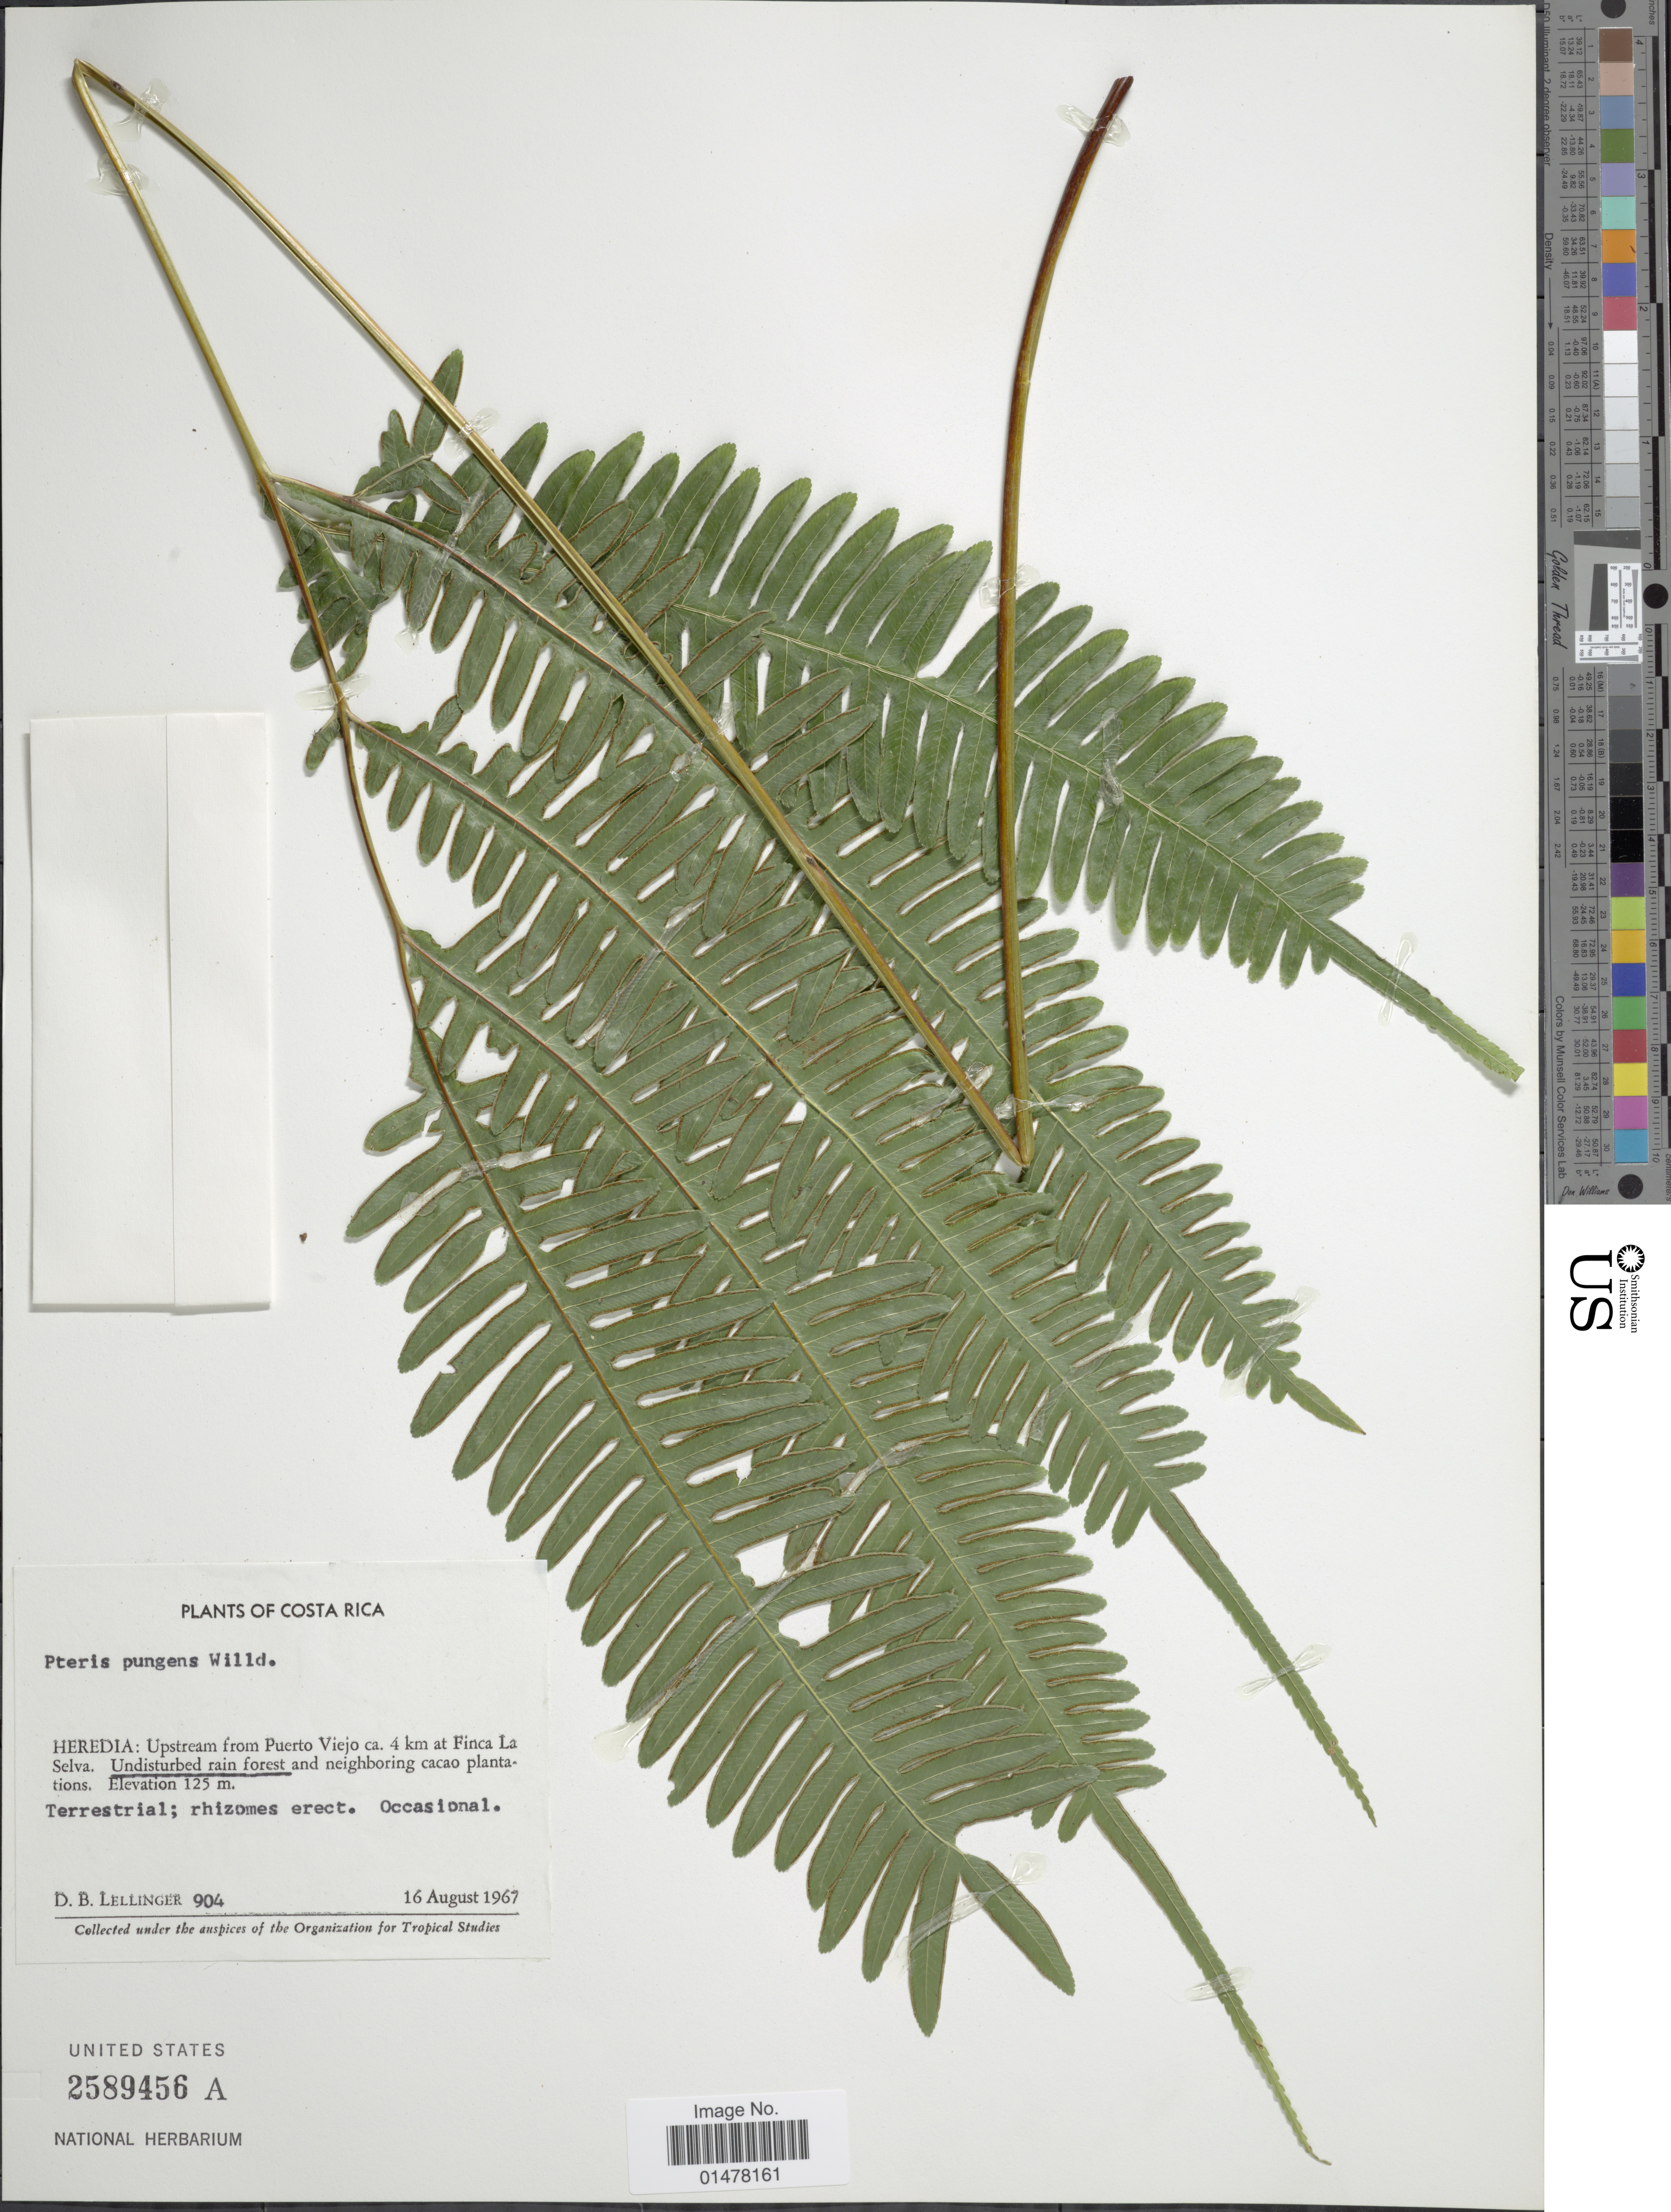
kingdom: Plantae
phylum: Tracheophyta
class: Polypodiopsida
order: Polypodiales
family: Pteridaceae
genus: Pteris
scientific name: Pteris pungens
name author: Willd.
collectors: D. B. Lellinger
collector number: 904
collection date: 1967-08-16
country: Costa Rica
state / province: Heredia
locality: Heredoa: upstream from Puerto Viejo ca. 4km at Finca La Selva undisturbed rain forest and neighboring cacao plantations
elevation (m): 125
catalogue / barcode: US 2589456A